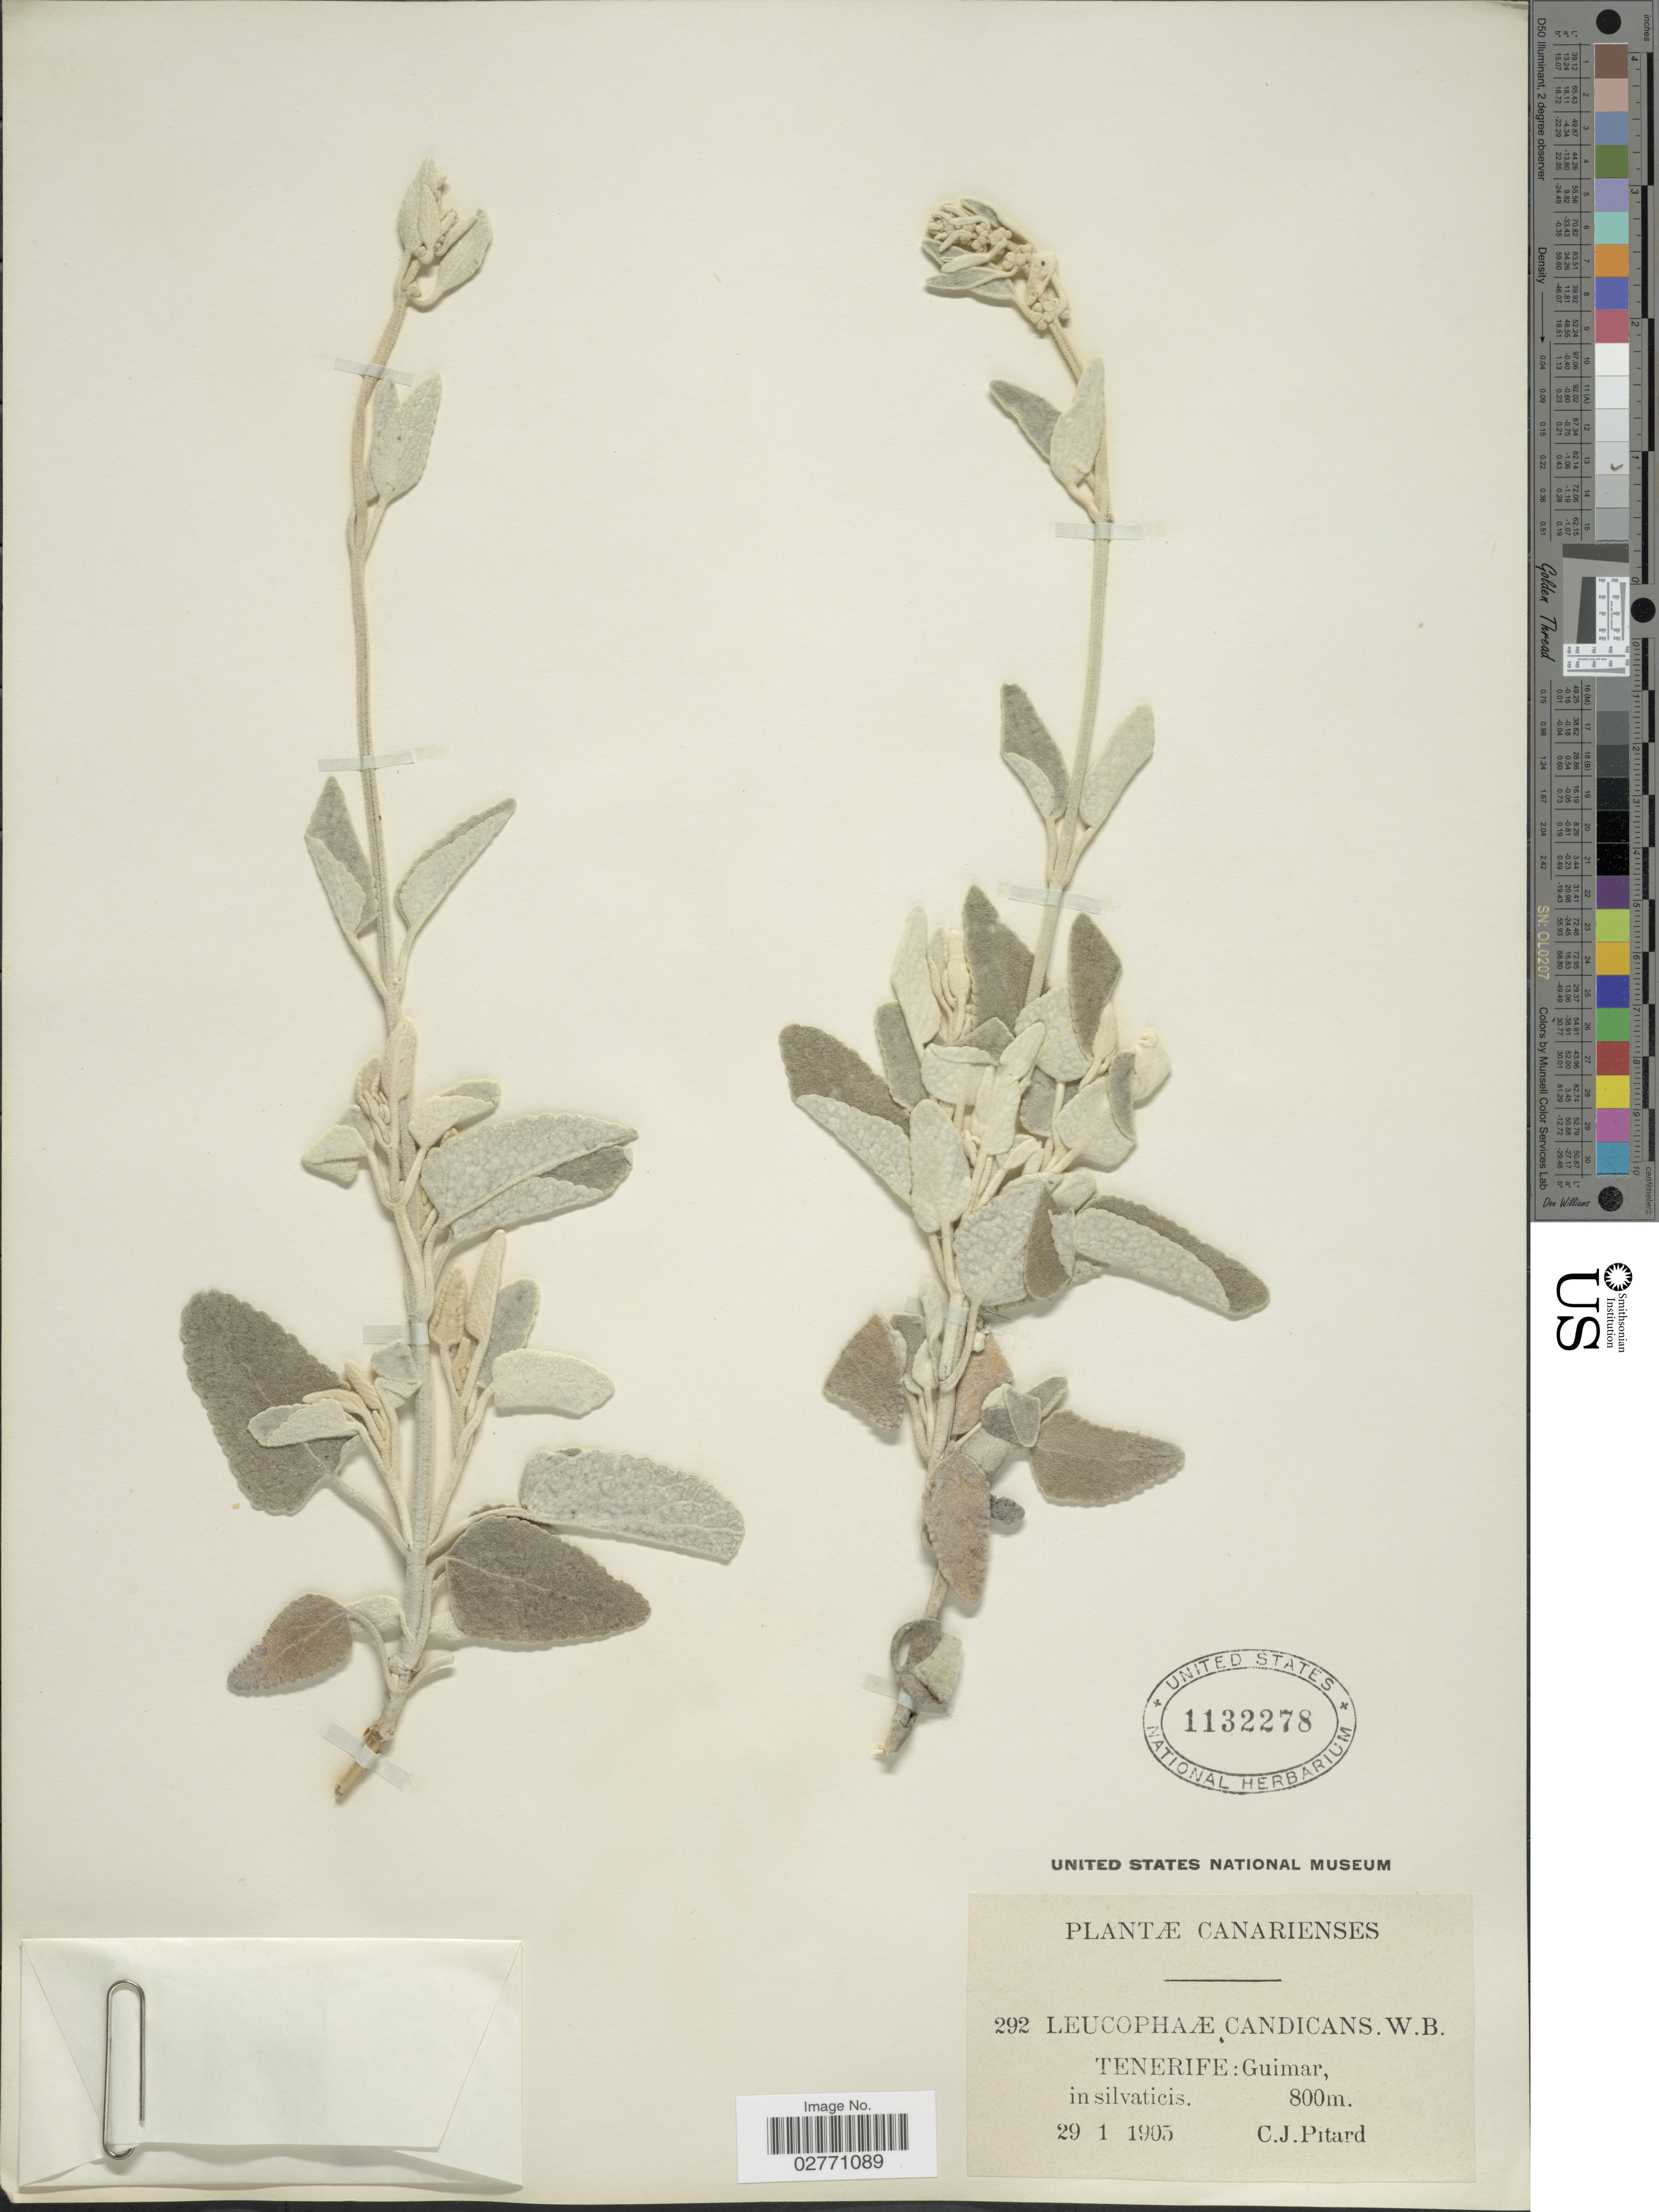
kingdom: Plantae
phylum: Tracheophyta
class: Magnoliopsida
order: Lamiales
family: Lamiaceae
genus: Sideritis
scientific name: Sideritis canariensis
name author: L.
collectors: C. Pitard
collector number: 292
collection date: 1905-01-29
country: Spain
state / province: Canarias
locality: Tenerife: Guimar, in silvaticis.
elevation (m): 800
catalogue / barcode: US 1132278